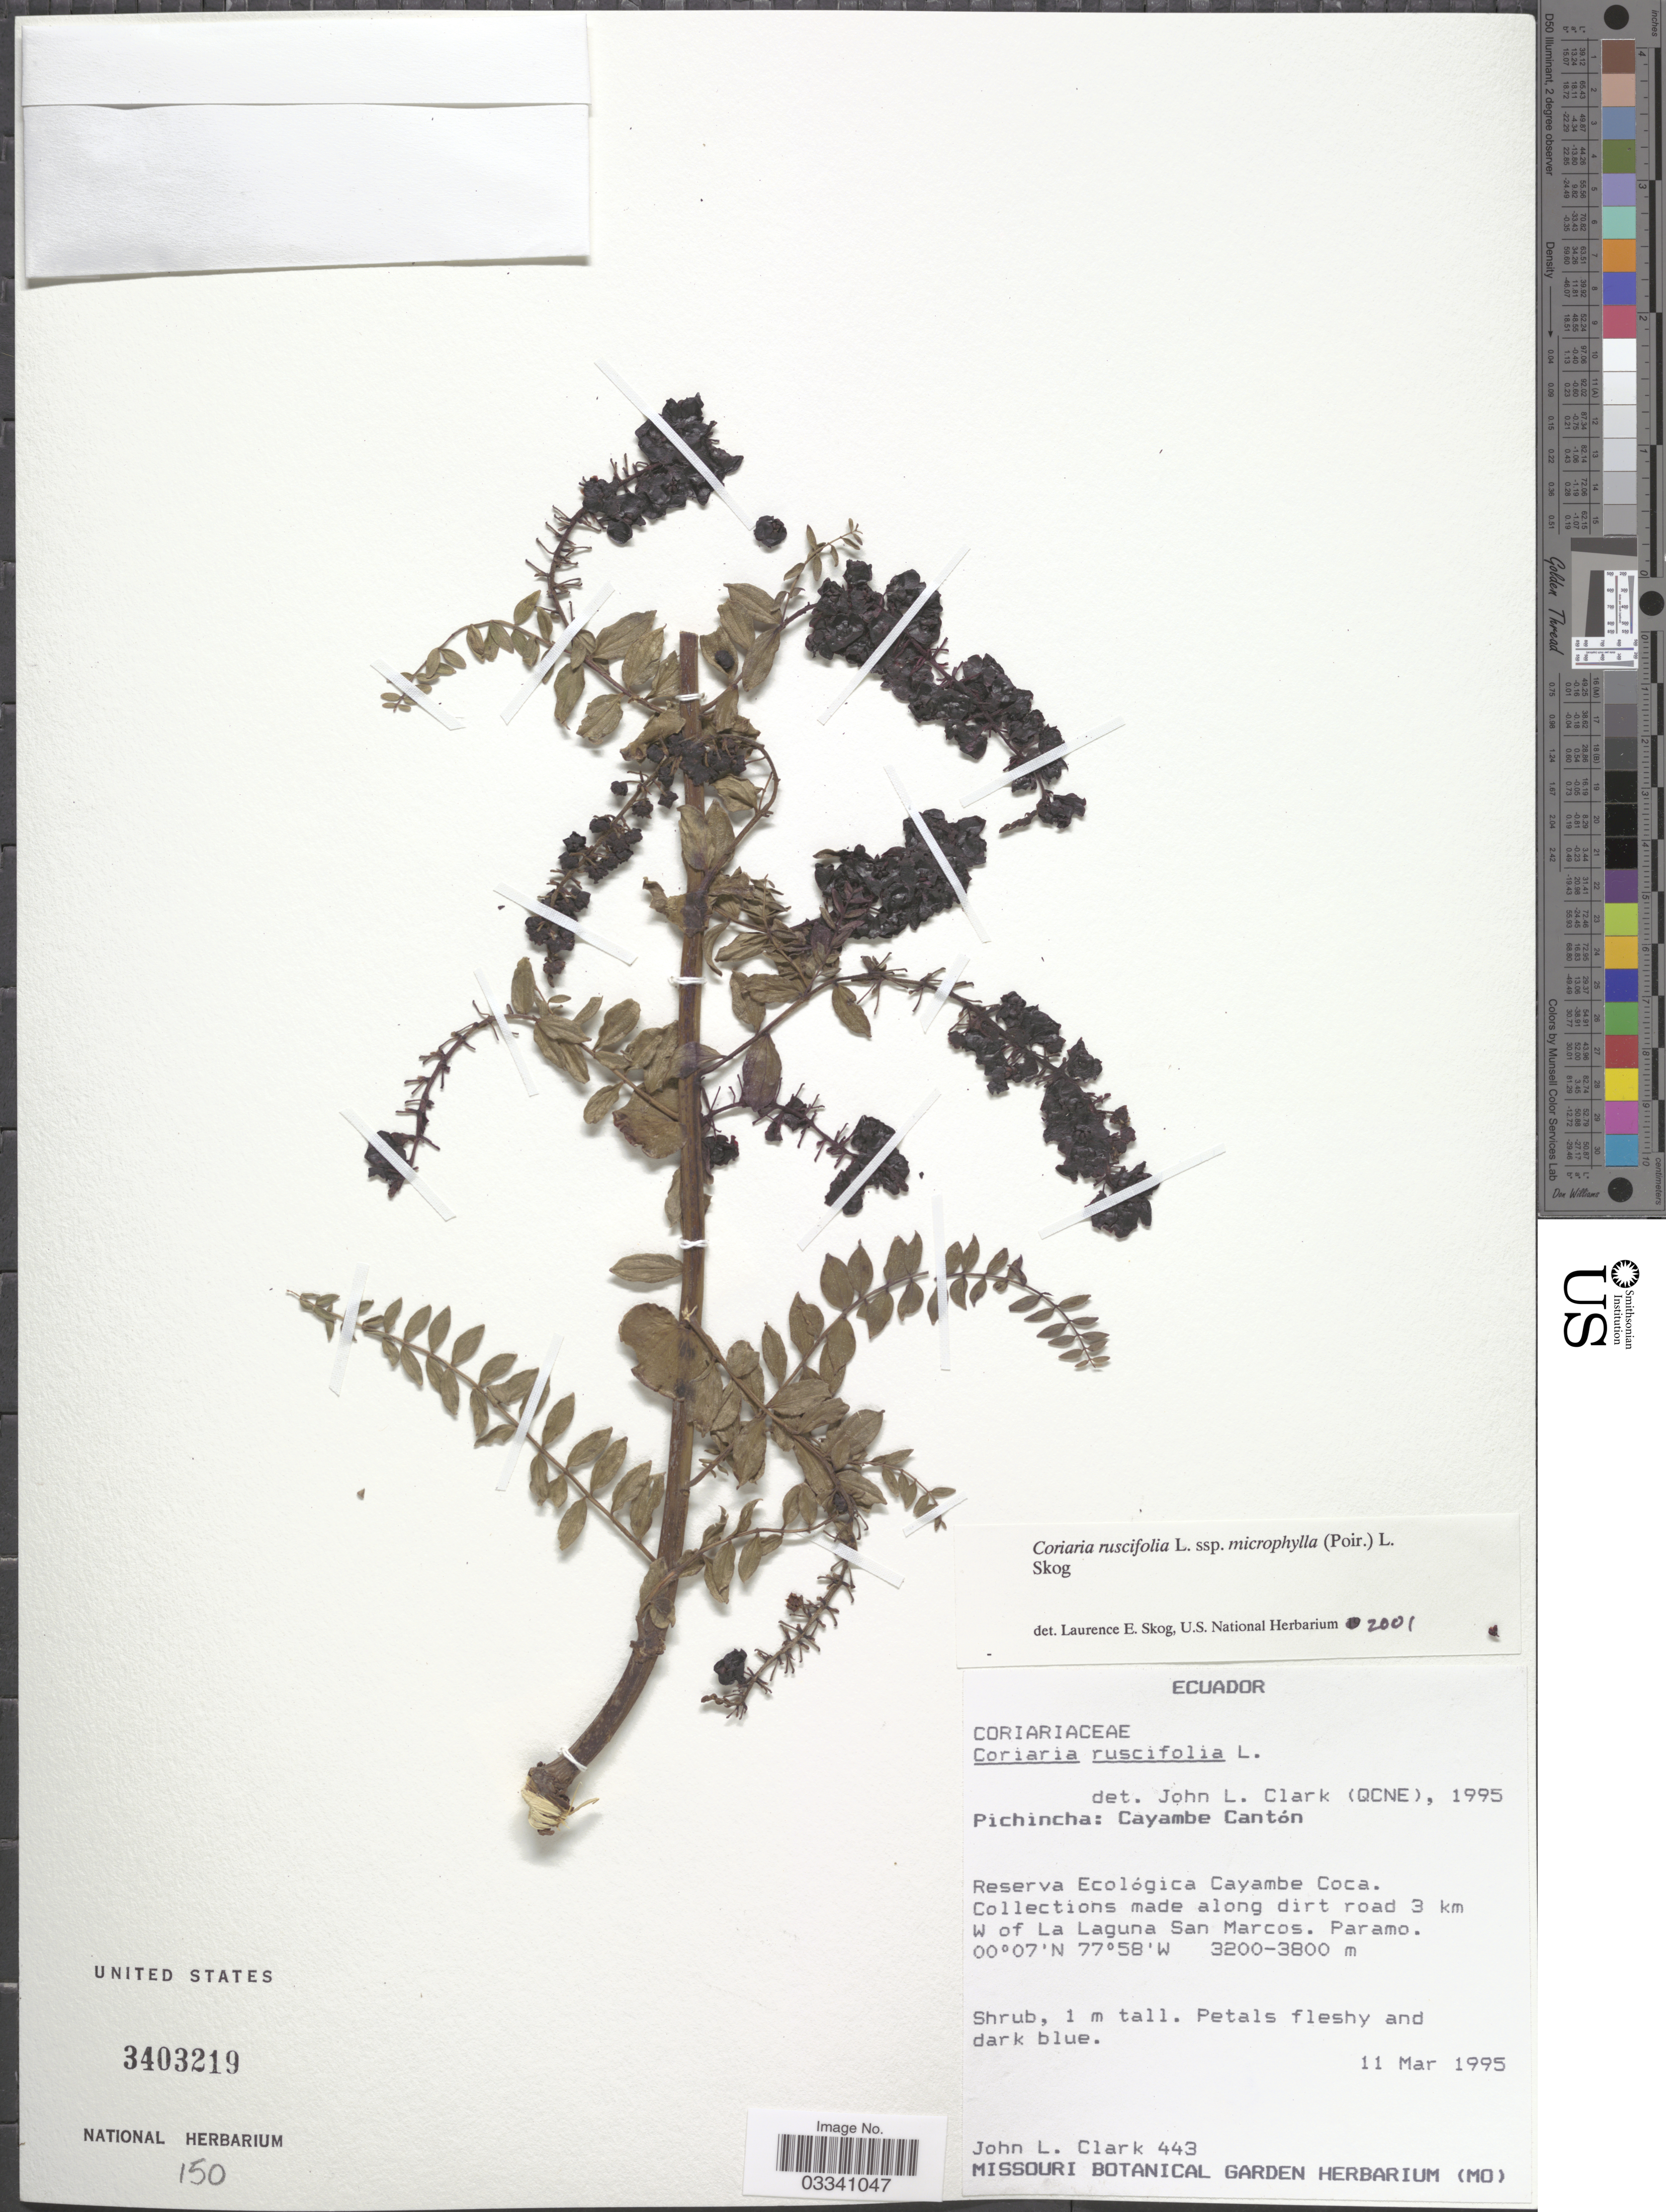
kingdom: Plantae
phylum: Tracheophyta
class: Magnoliopsida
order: Cucurbitales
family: Coriariaceae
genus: Coriaria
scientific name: Coriaria ruscifolia subsp. microphylla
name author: (Poir.) L.E. Skog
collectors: J. L. Clark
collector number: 443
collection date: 1995-03-11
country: Ecuador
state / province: Pichincha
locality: Cayambe Cantón, Reserva Ecológica Cayambe Coca. Collections made along dirt road 3 km W of La Laguna San Marcos.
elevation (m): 3200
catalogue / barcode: US 3403219